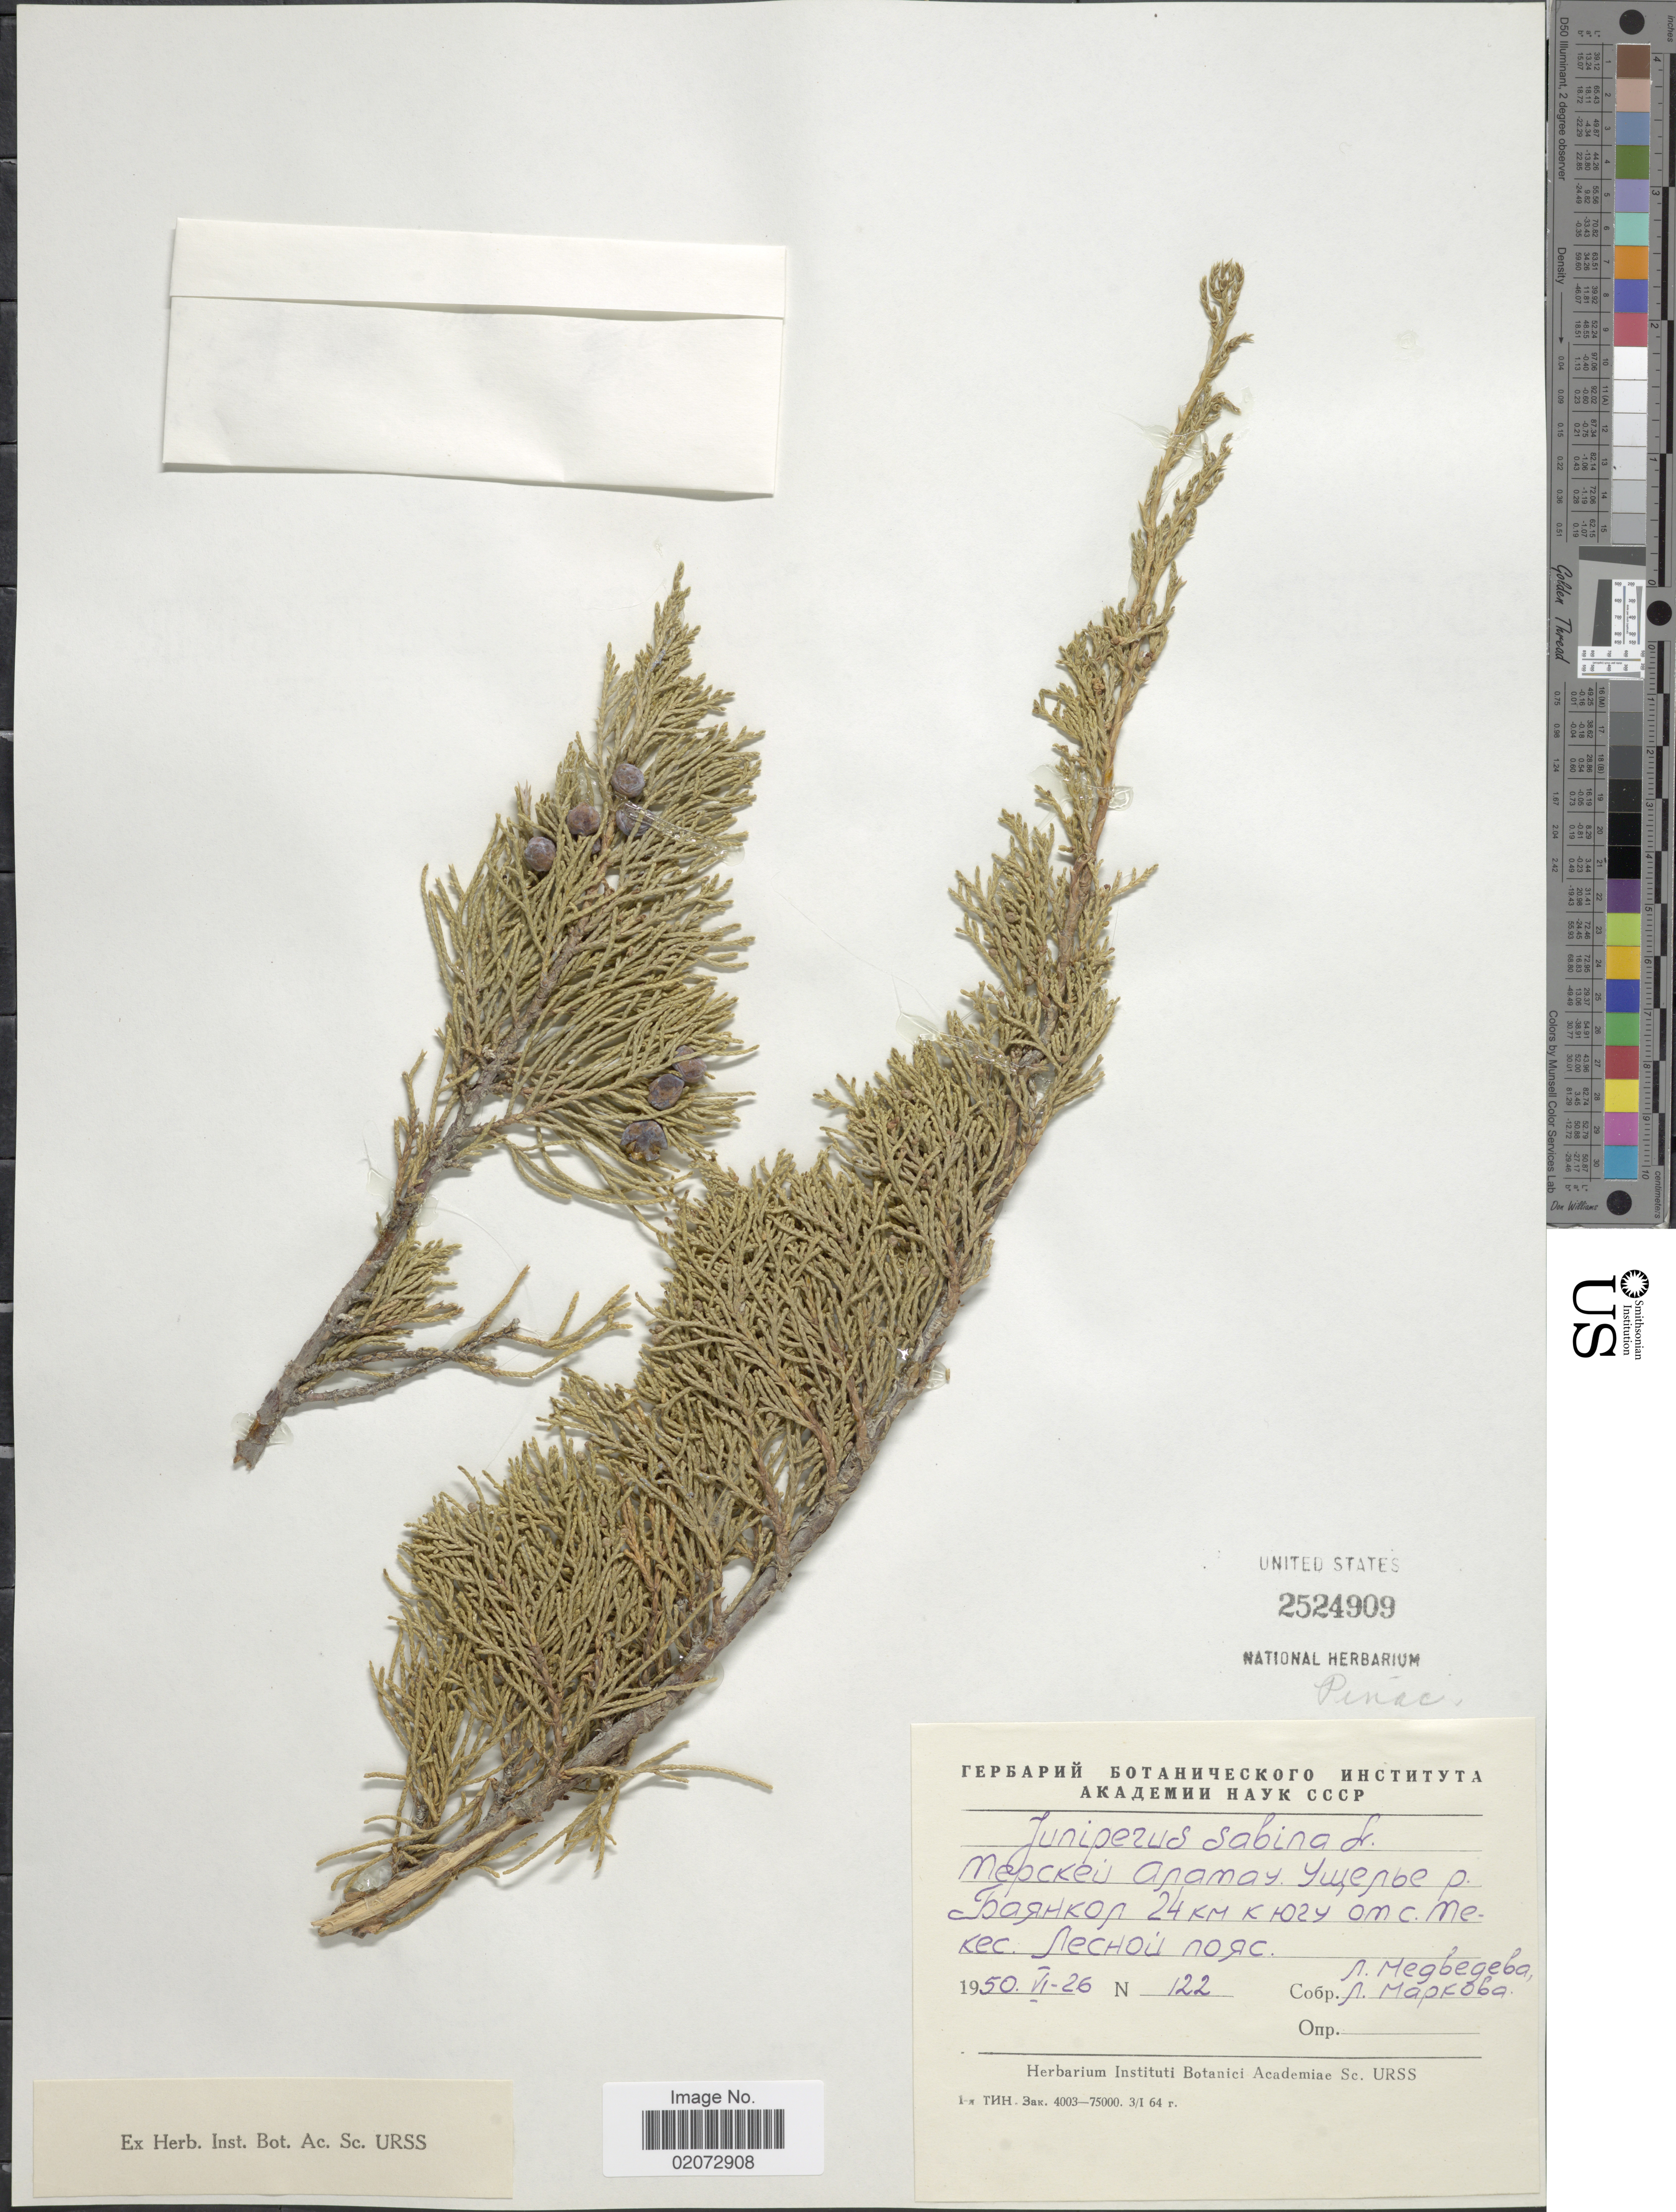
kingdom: Plantae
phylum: Tracheophyta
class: Pinopsida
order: Pinales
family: Cupressaceae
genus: Juniperus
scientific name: Juniperus sabina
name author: L.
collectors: L. Medvedeva & L. Markova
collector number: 122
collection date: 1950-06-26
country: Kyrgyzstan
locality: Terskey Alatau, 24 km S of Village Tekes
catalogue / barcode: US 2524909